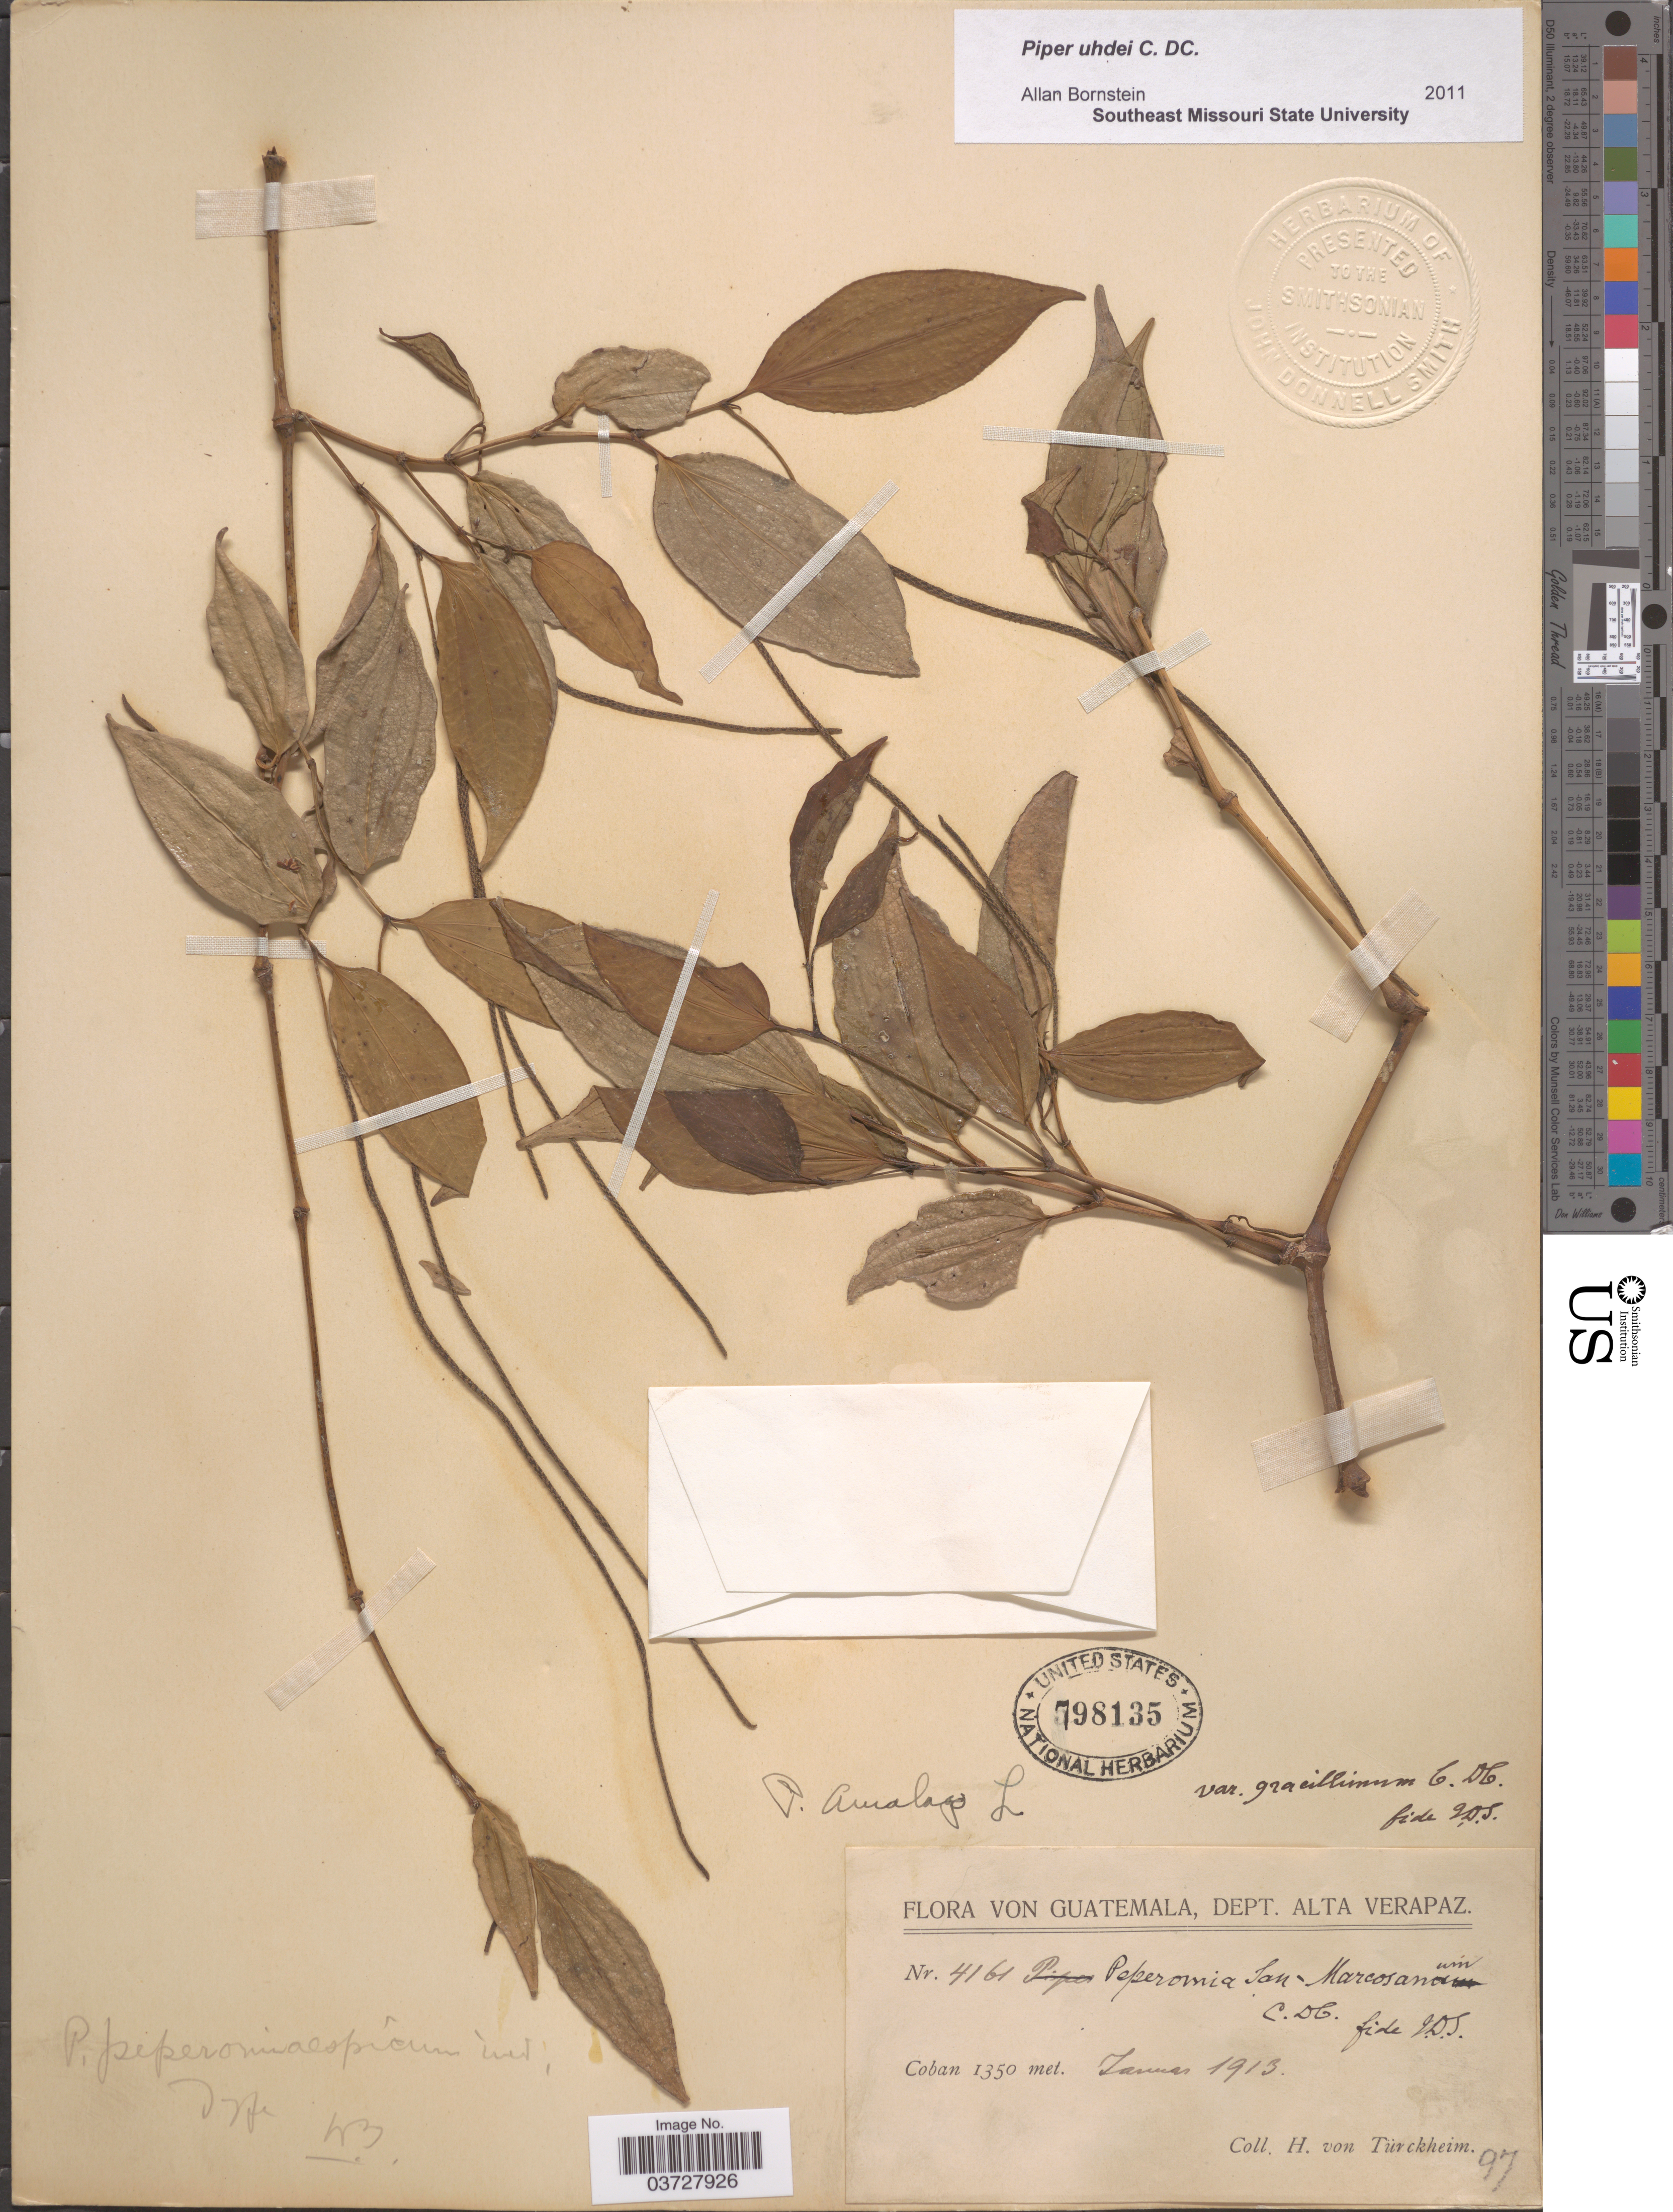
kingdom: Plantae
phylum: Tracheophyta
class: Magnoliopsida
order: Piperales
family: Piperaceae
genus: Piper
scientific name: Piper uhdei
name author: C. DC.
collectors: H. von Türckheim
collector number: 4161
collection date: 1913-01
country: Guatemala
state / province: Alta Verapaz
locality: Dept. Alta Verapaz. Coban.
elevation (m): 1350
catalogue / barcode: US 798135